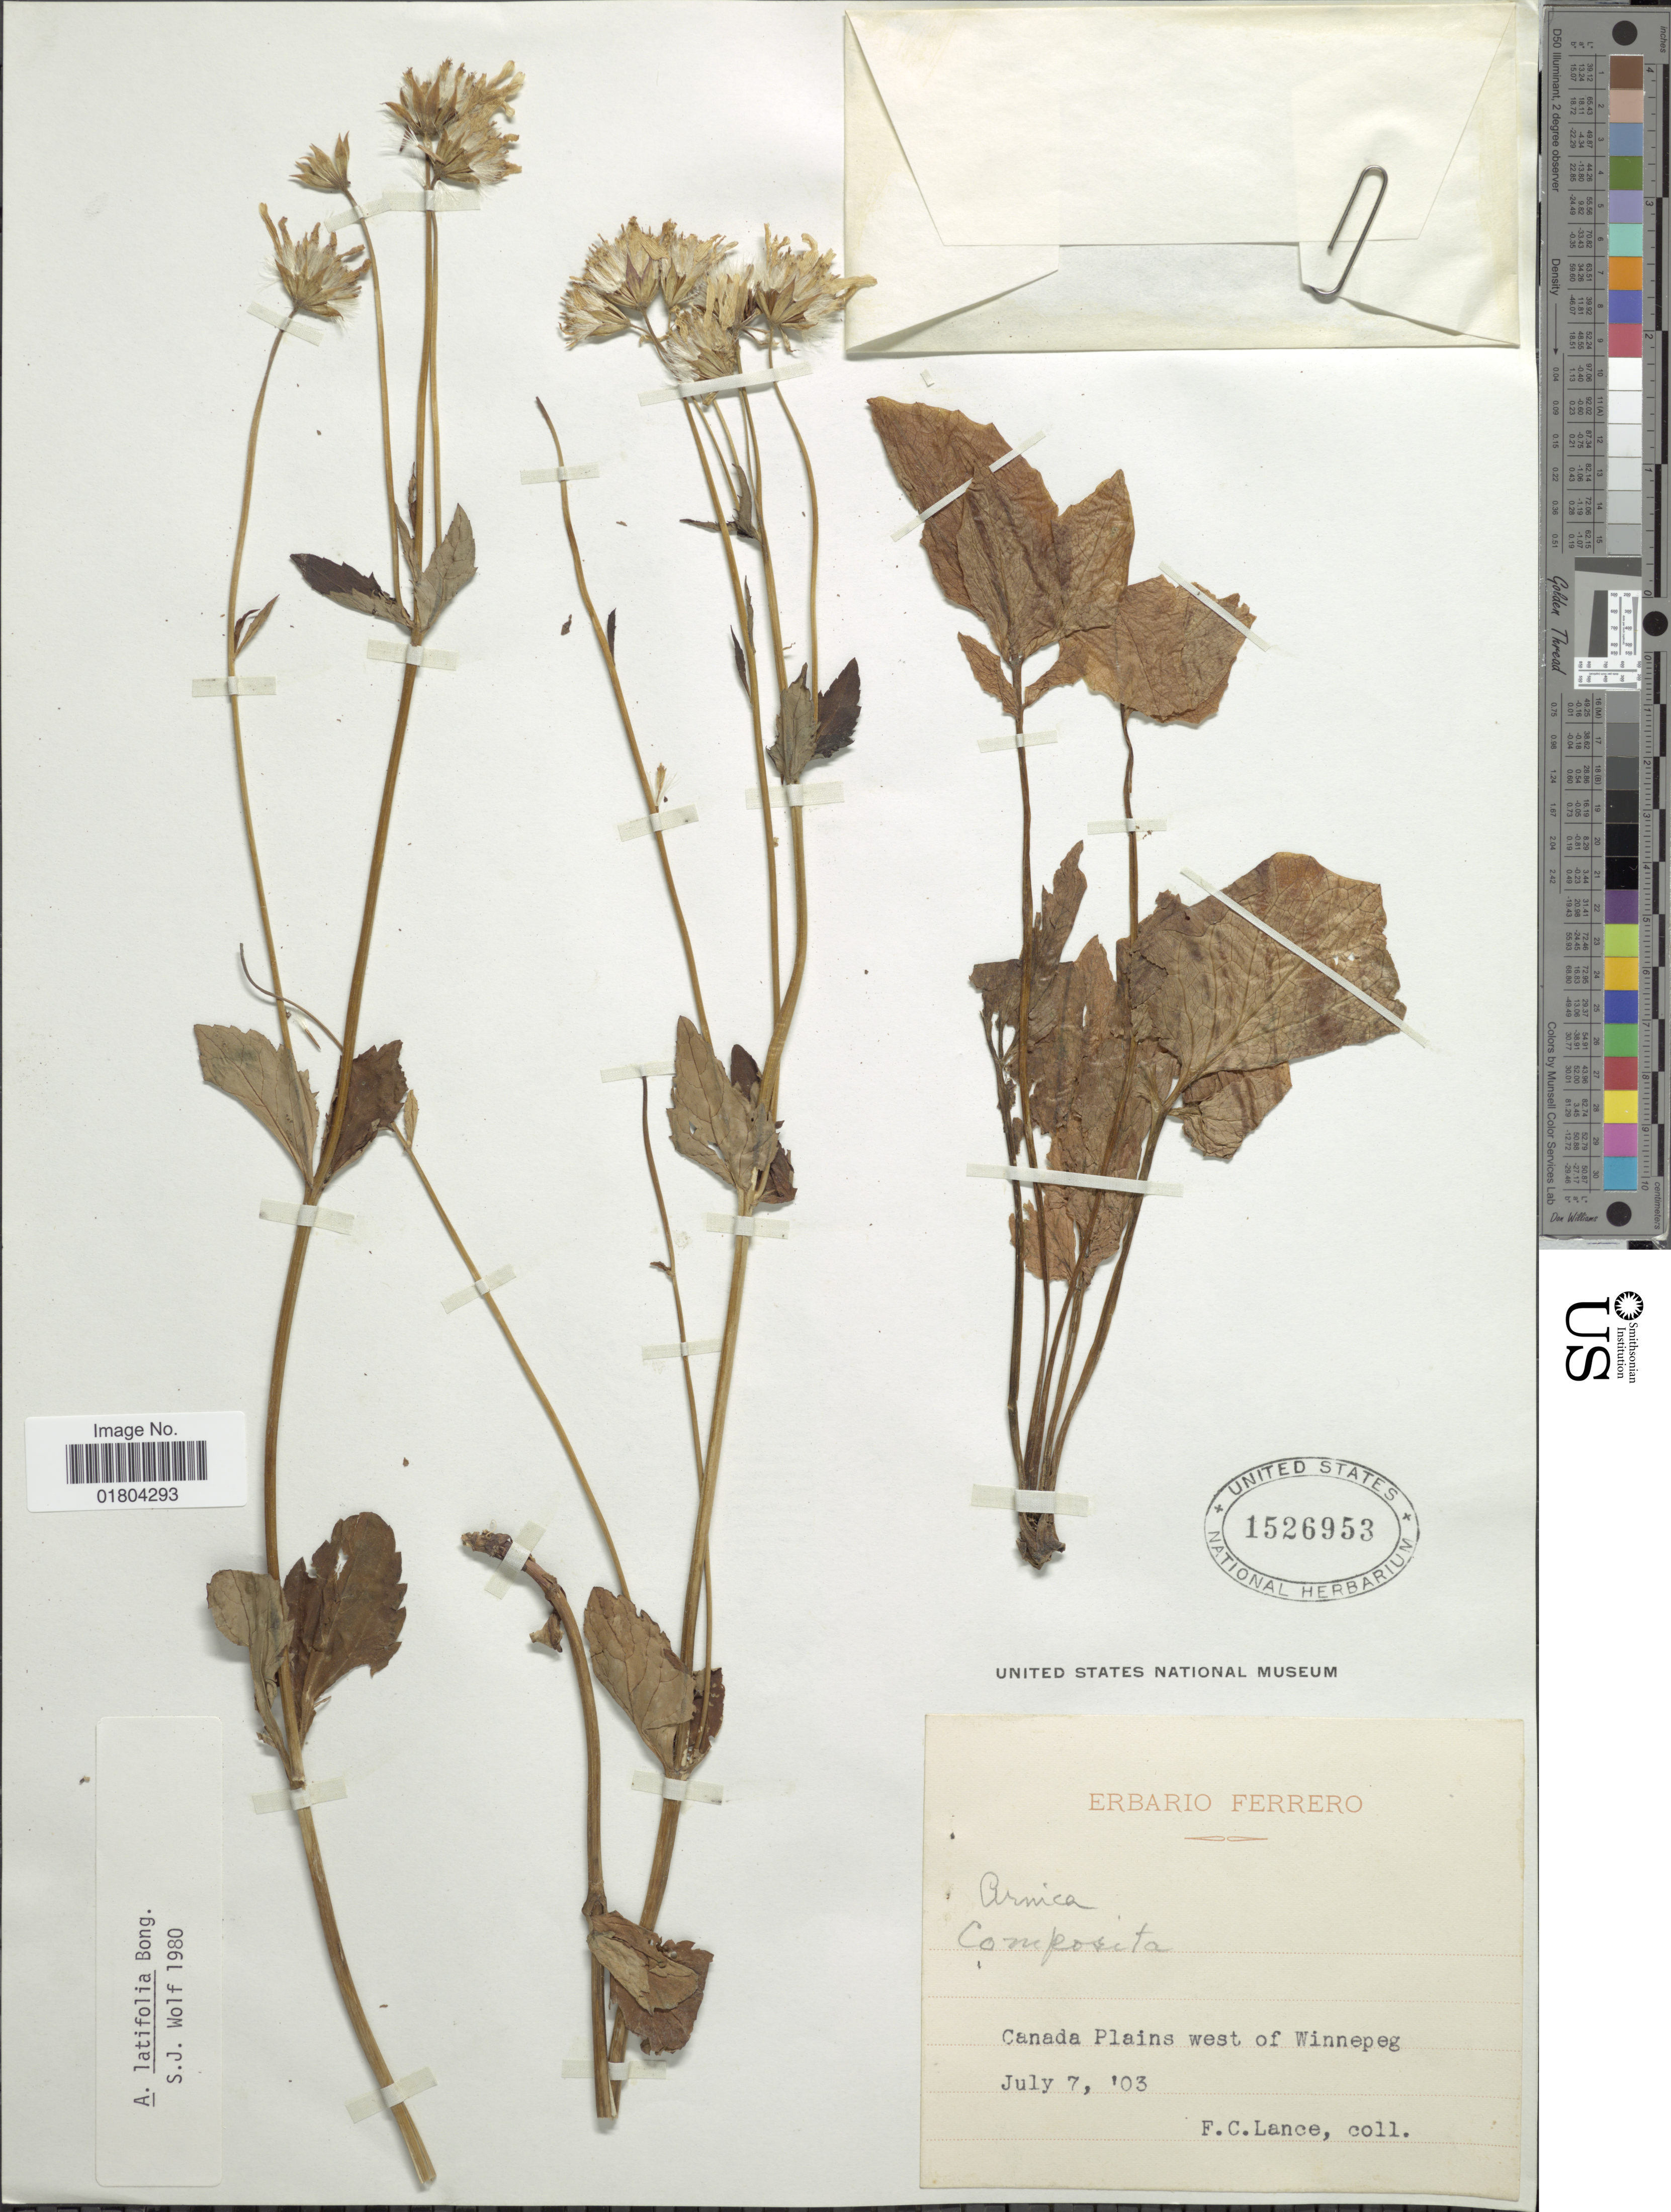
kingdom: Plantae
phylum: Tracheophyta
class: Magnoliopsida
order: Asterales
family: Asteraceae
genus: Arnica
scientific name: Arnica sp.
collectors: F. Lance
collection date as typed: Transcribed d/m/y: 7/7/3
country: Canada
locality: Canada Plains west of Winnepeg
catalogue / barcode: US 1526953